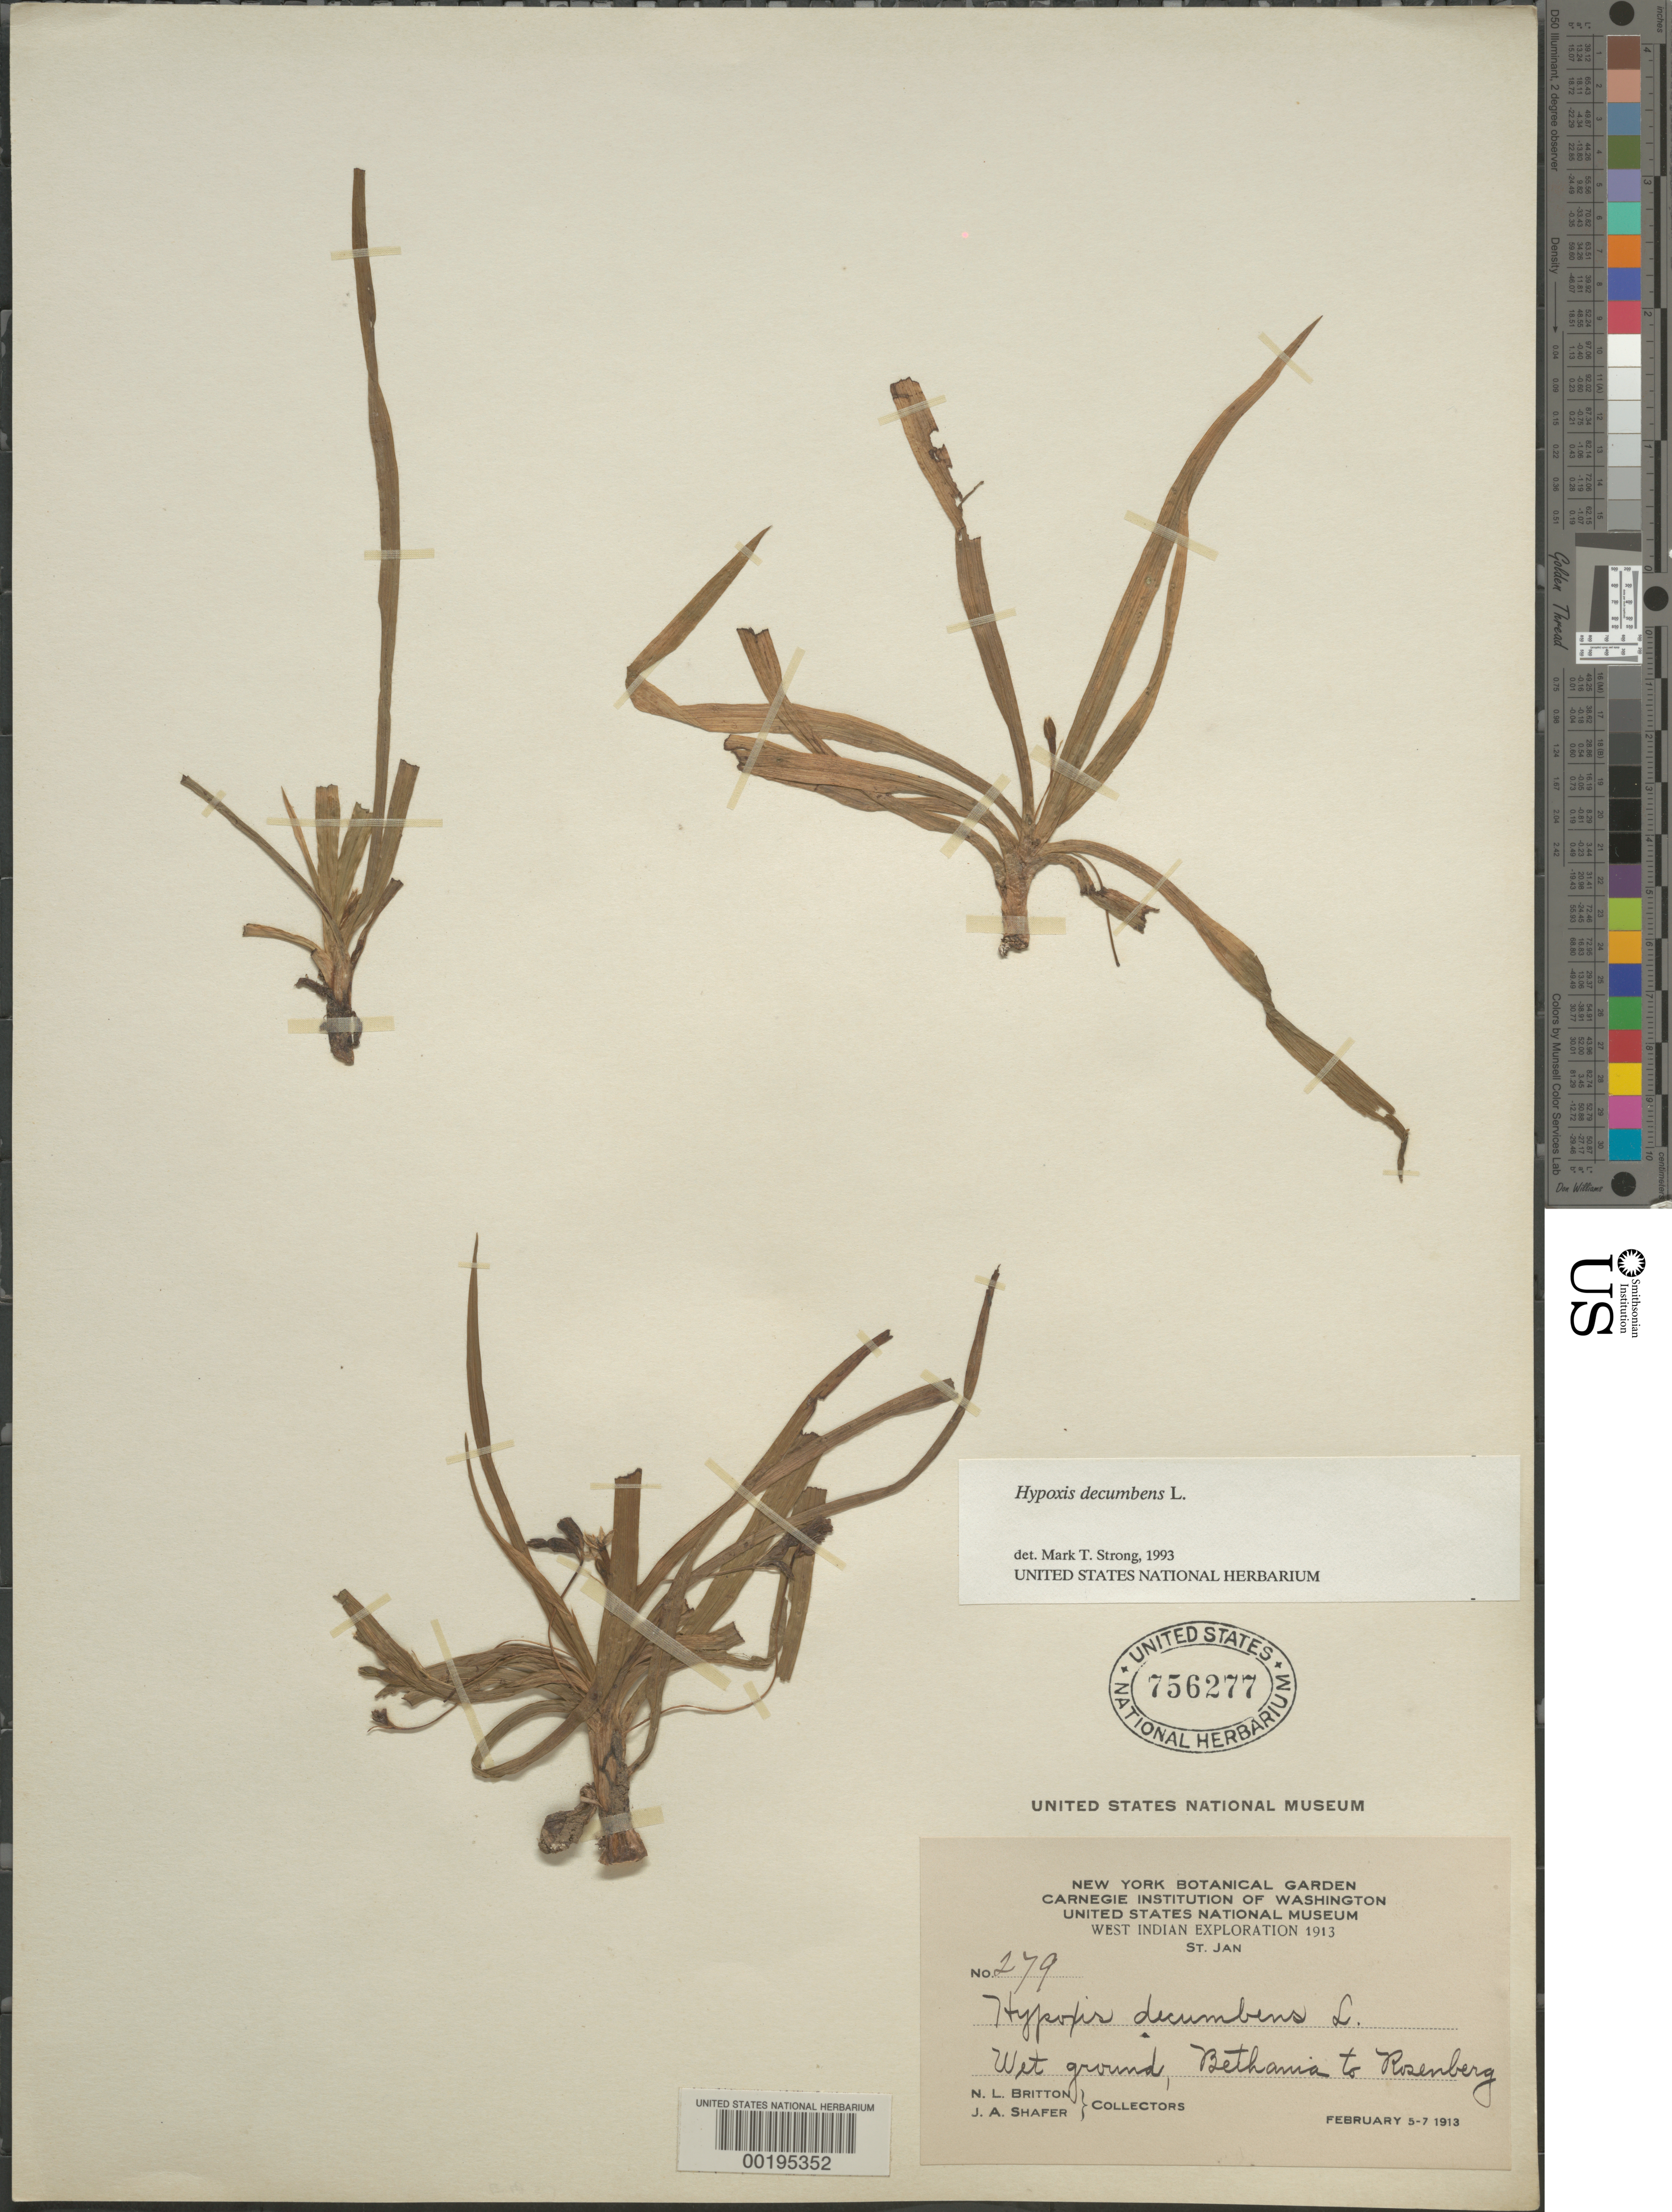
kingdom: Plantae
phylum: Tracheophyta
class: Liliopsida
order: Asparagales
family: Hypoxidaceae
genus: Hypoxis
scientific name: Hypoxis decumbens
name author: L.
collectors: N. Britton & J. A. Shafer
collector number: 279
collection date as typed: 05 Feb 1913 to 07 Feb 1913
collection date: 1913-02-05/1913-02-07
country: U.S. Virgin Islands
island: St. Jan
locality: Bethania to Rosenberg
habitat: Wet ground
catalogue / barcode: US 756277